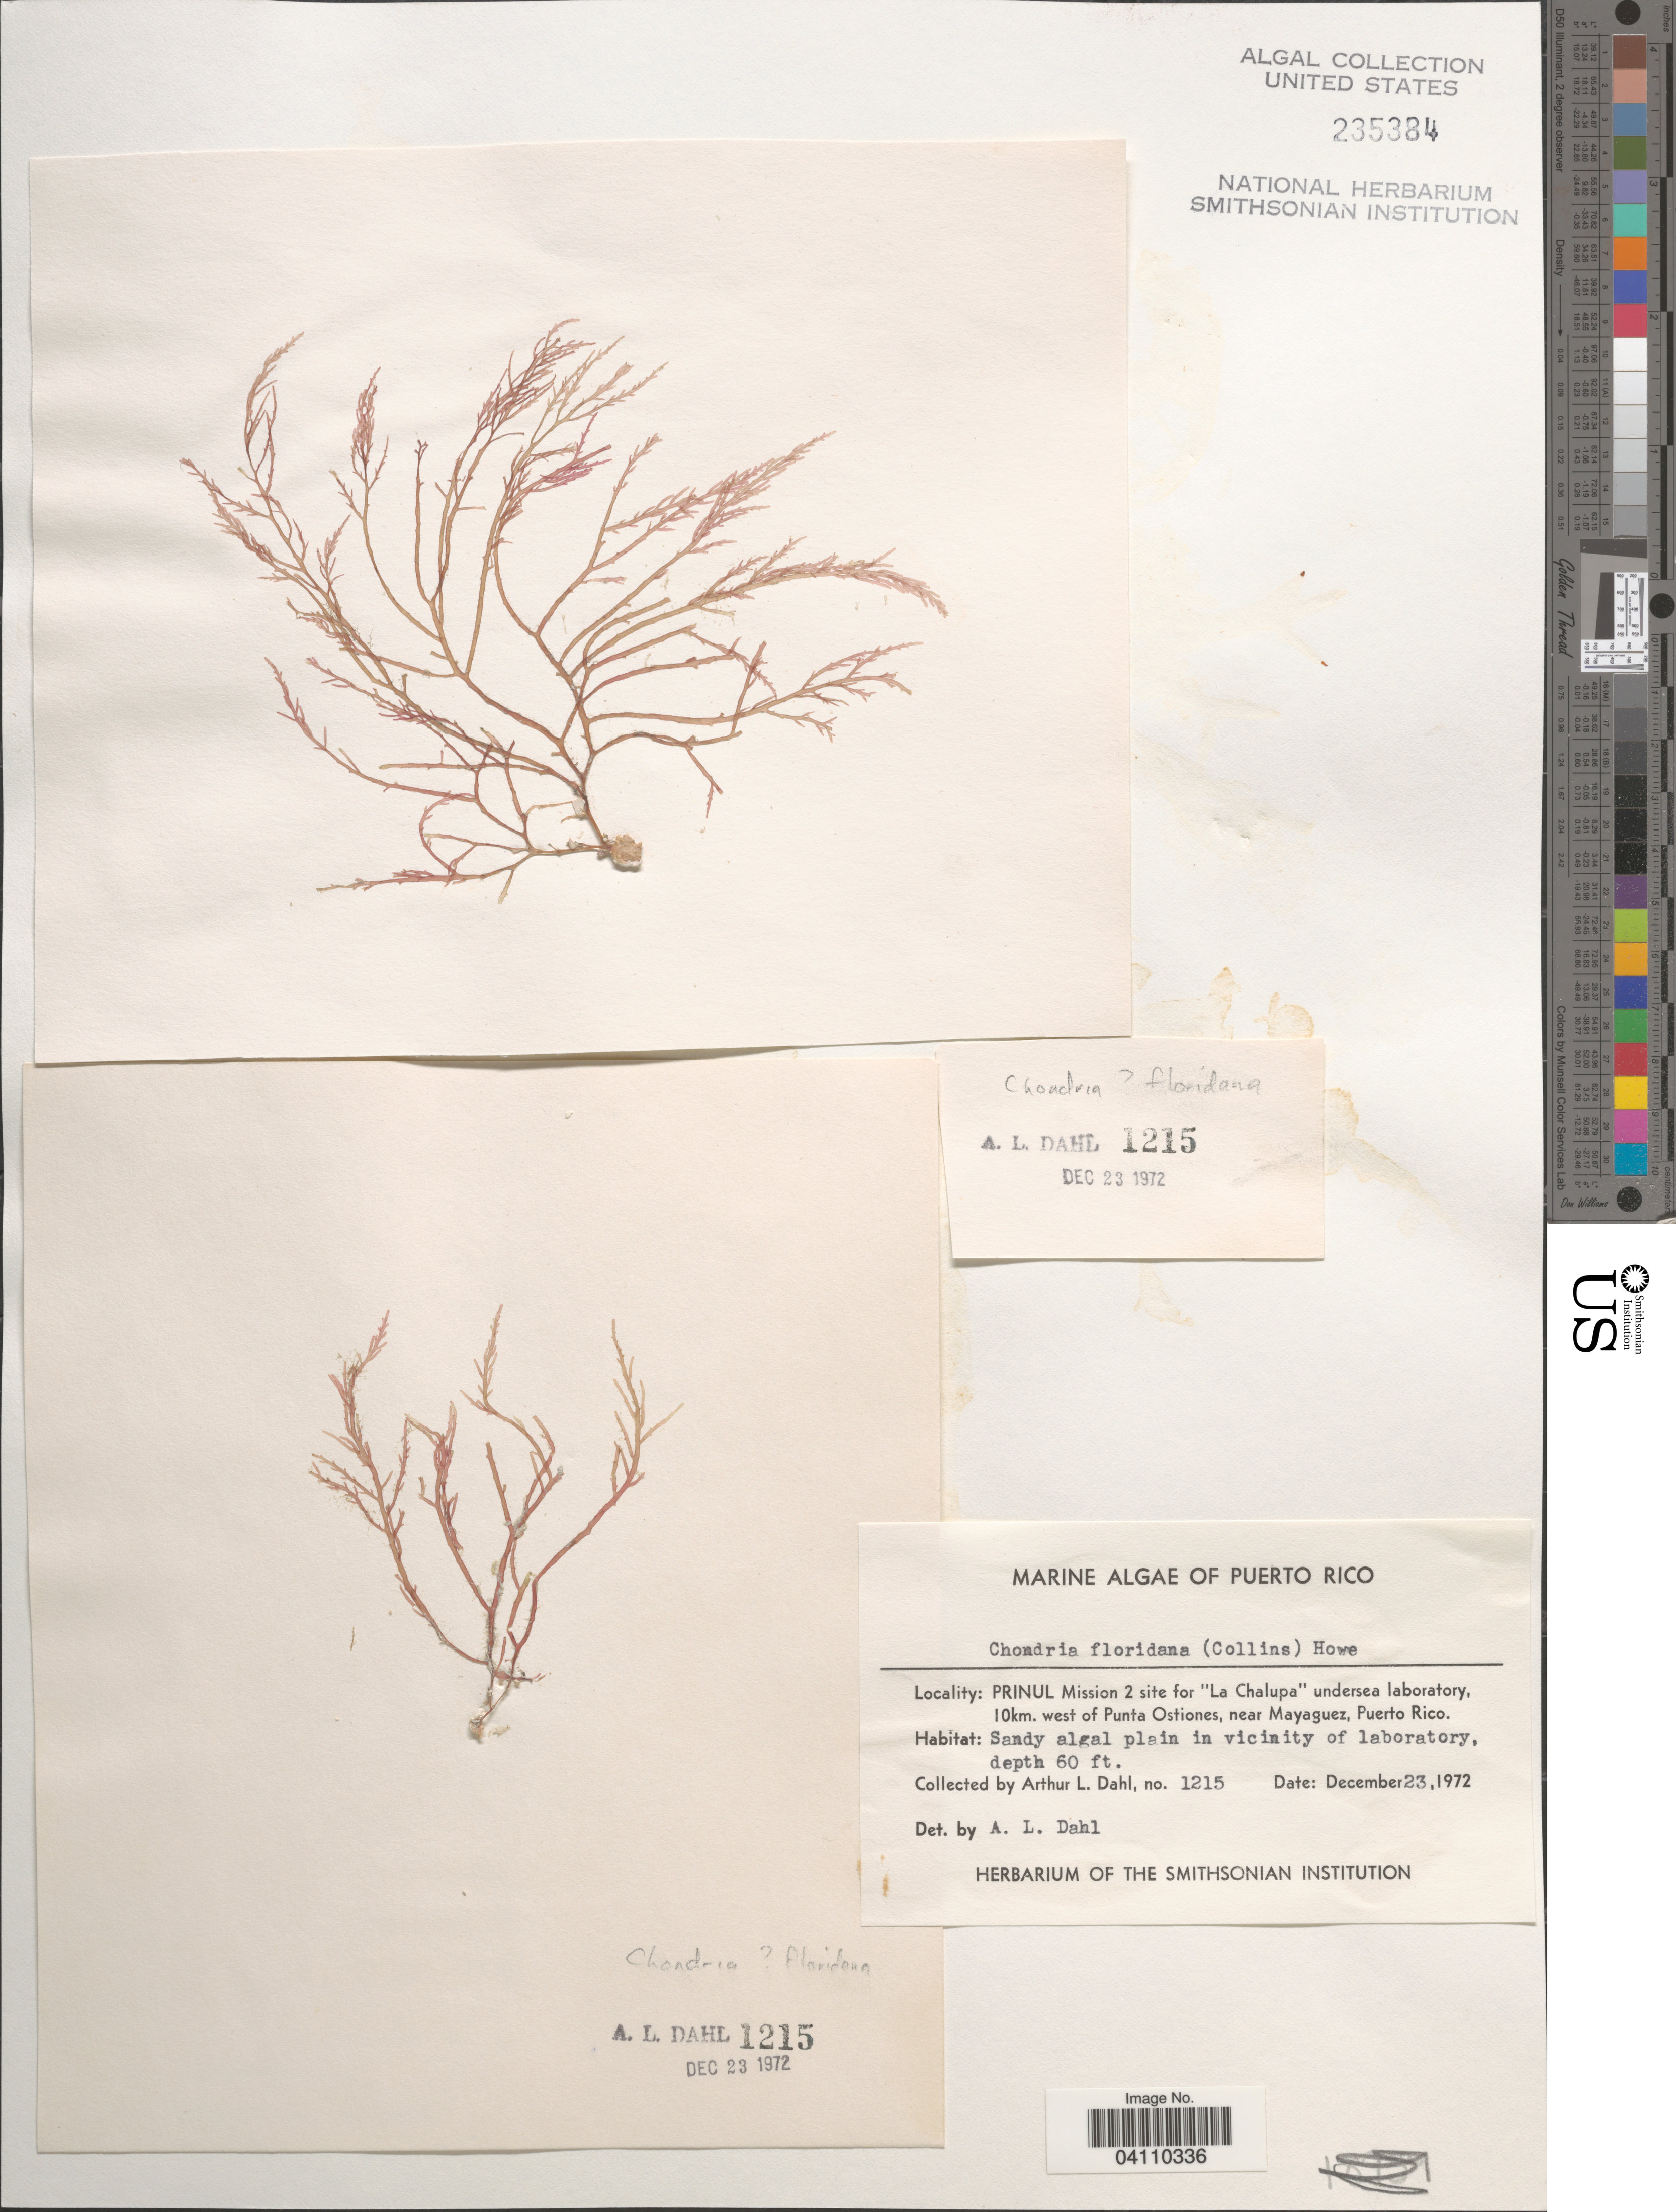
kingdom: Plantae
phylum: Rhodophyta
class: Florideophyceae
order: Ceramiales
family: Rhodomelaceae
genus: Chondria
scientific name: Chondria floridana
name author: (Collins) M. Howe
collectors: A. Dahl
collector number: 1215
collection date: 1972-12-23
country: Puerto Rico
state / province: Mayagüez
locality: Prinul Mission 2 site for "La Chalupa" undersea laboratory, 10km. west of Punta Ostiones, near Mayaguez.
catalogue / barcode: US 235384